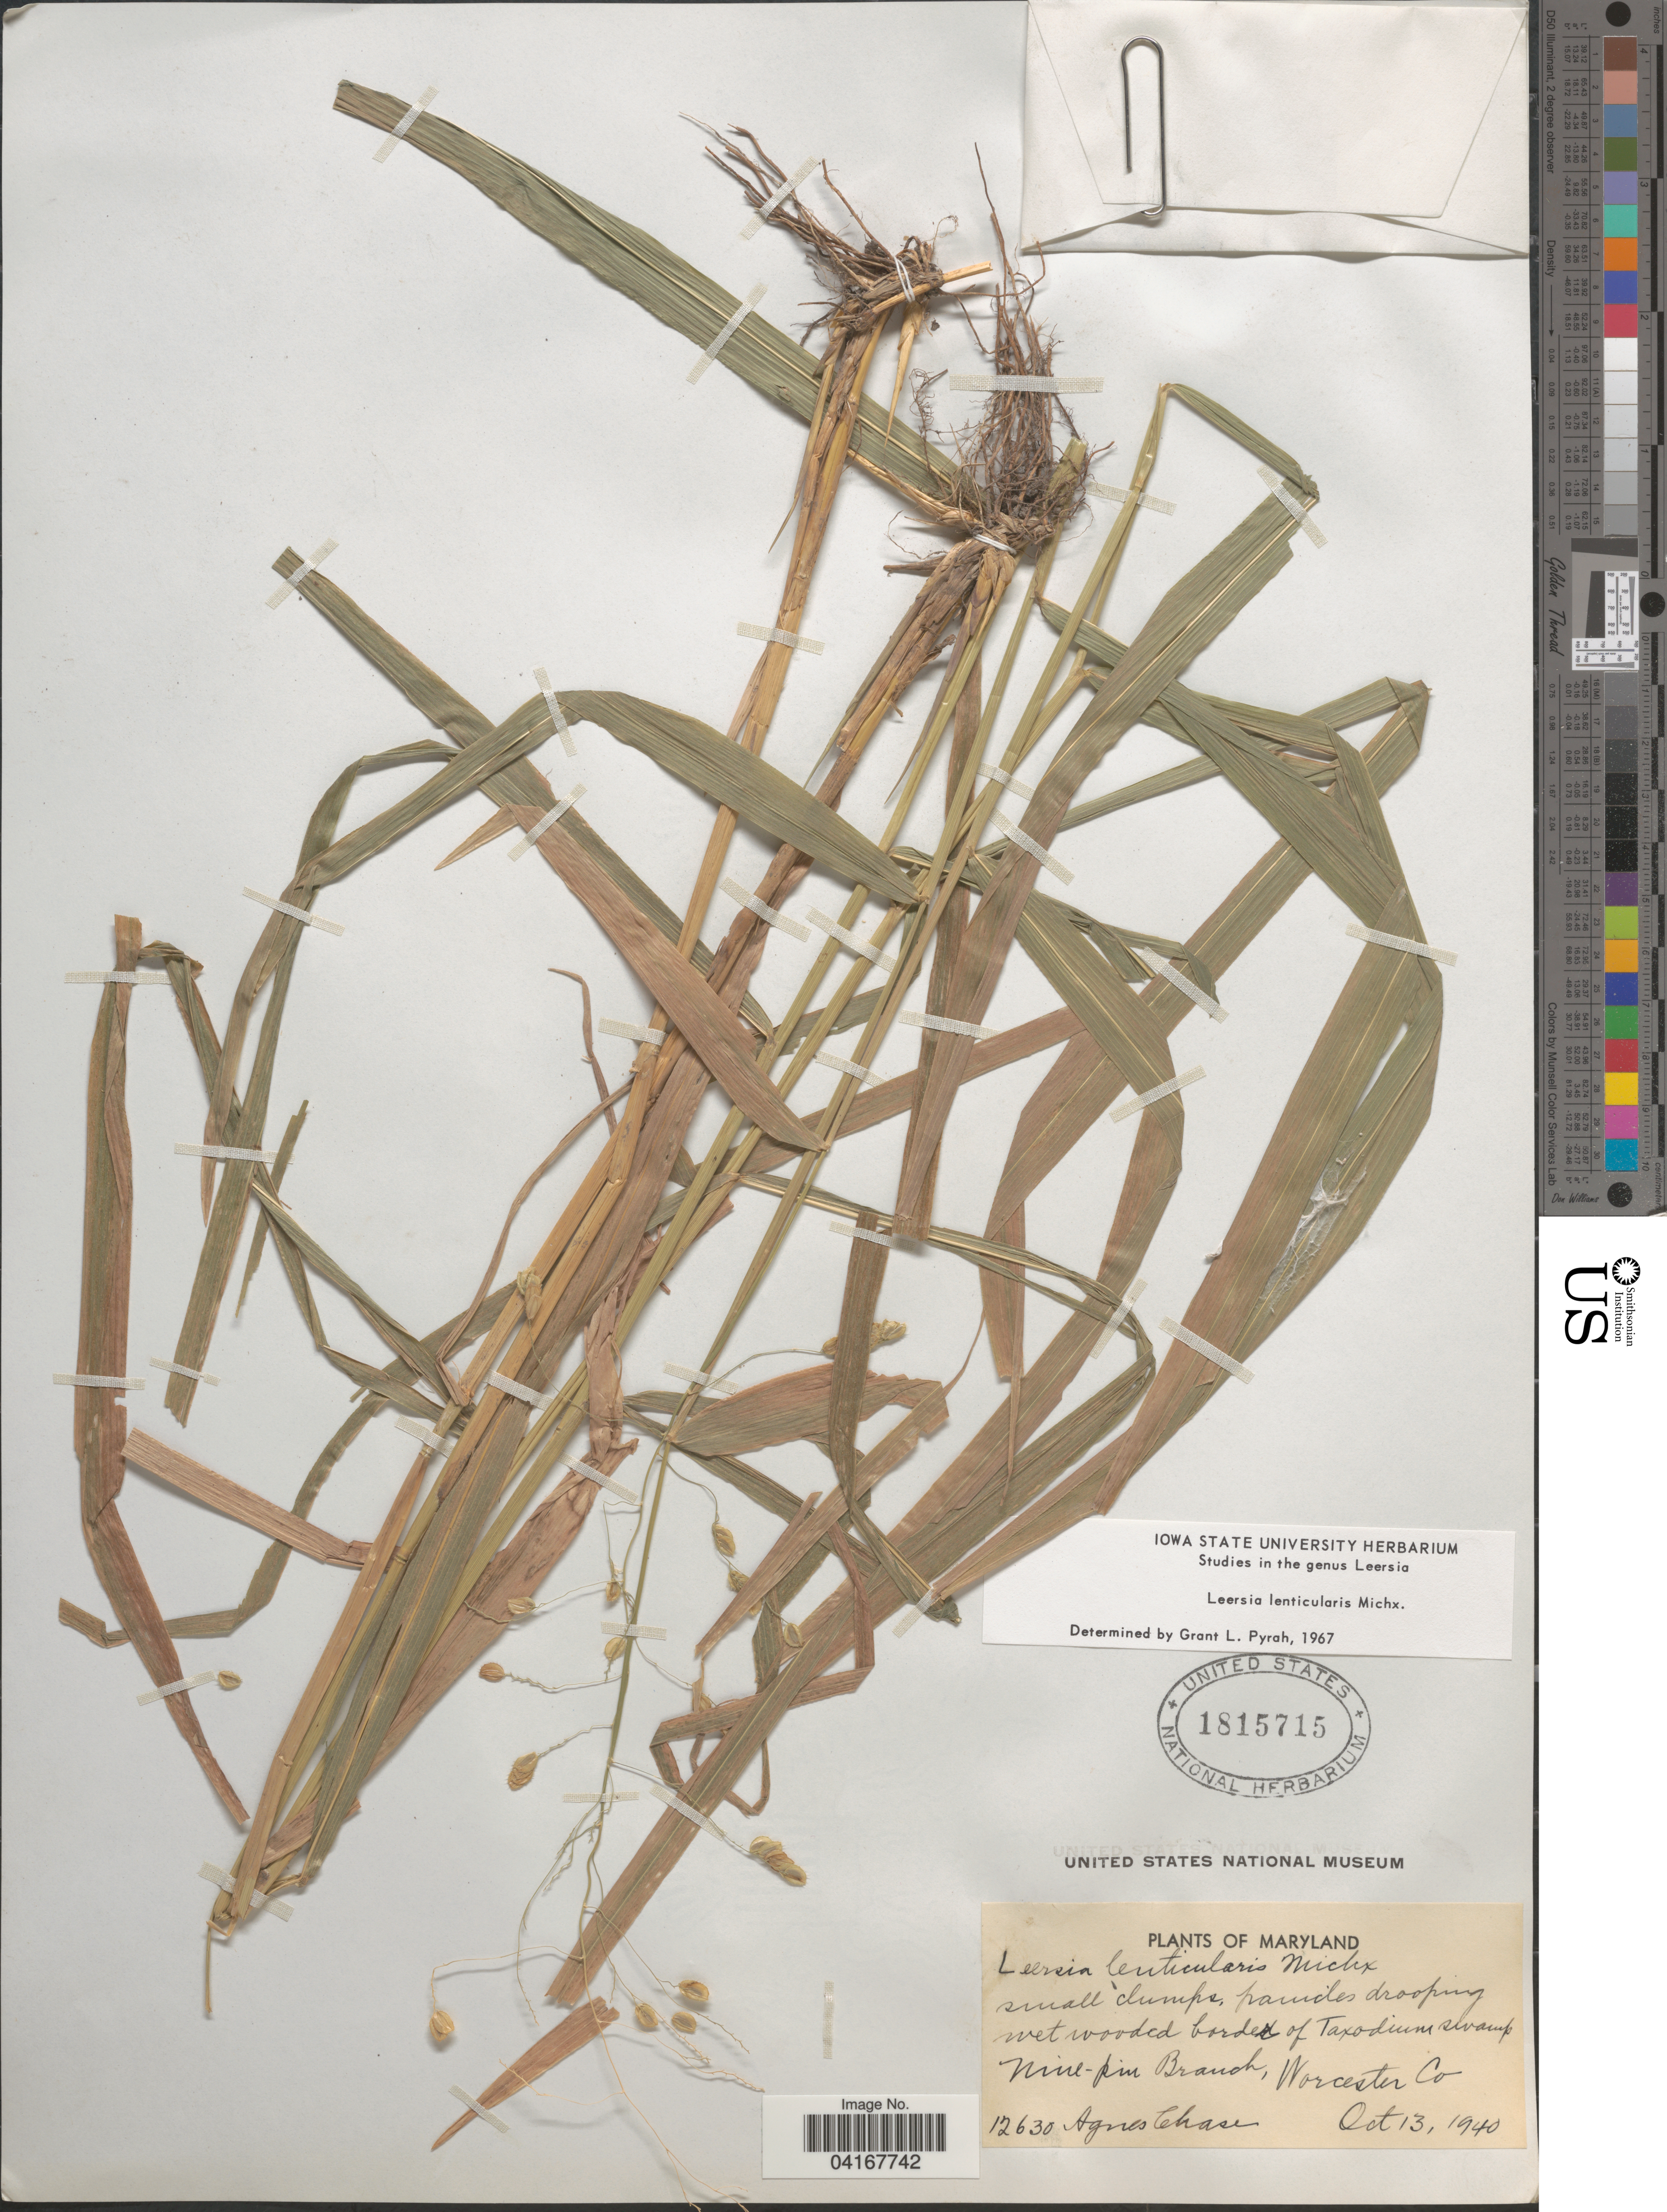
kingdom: Plantae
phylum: Tracheophyta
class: Liliopsida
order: Poales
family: Poaceae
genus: Leersia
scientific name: Leersia lenticularis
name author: Michx.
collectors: A. Chase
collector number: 12630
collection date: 1940-10-13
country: United States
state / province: Maryland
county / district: Worcester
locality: Nine-pine Branch, Worcester Co.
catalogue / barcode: US 1815715